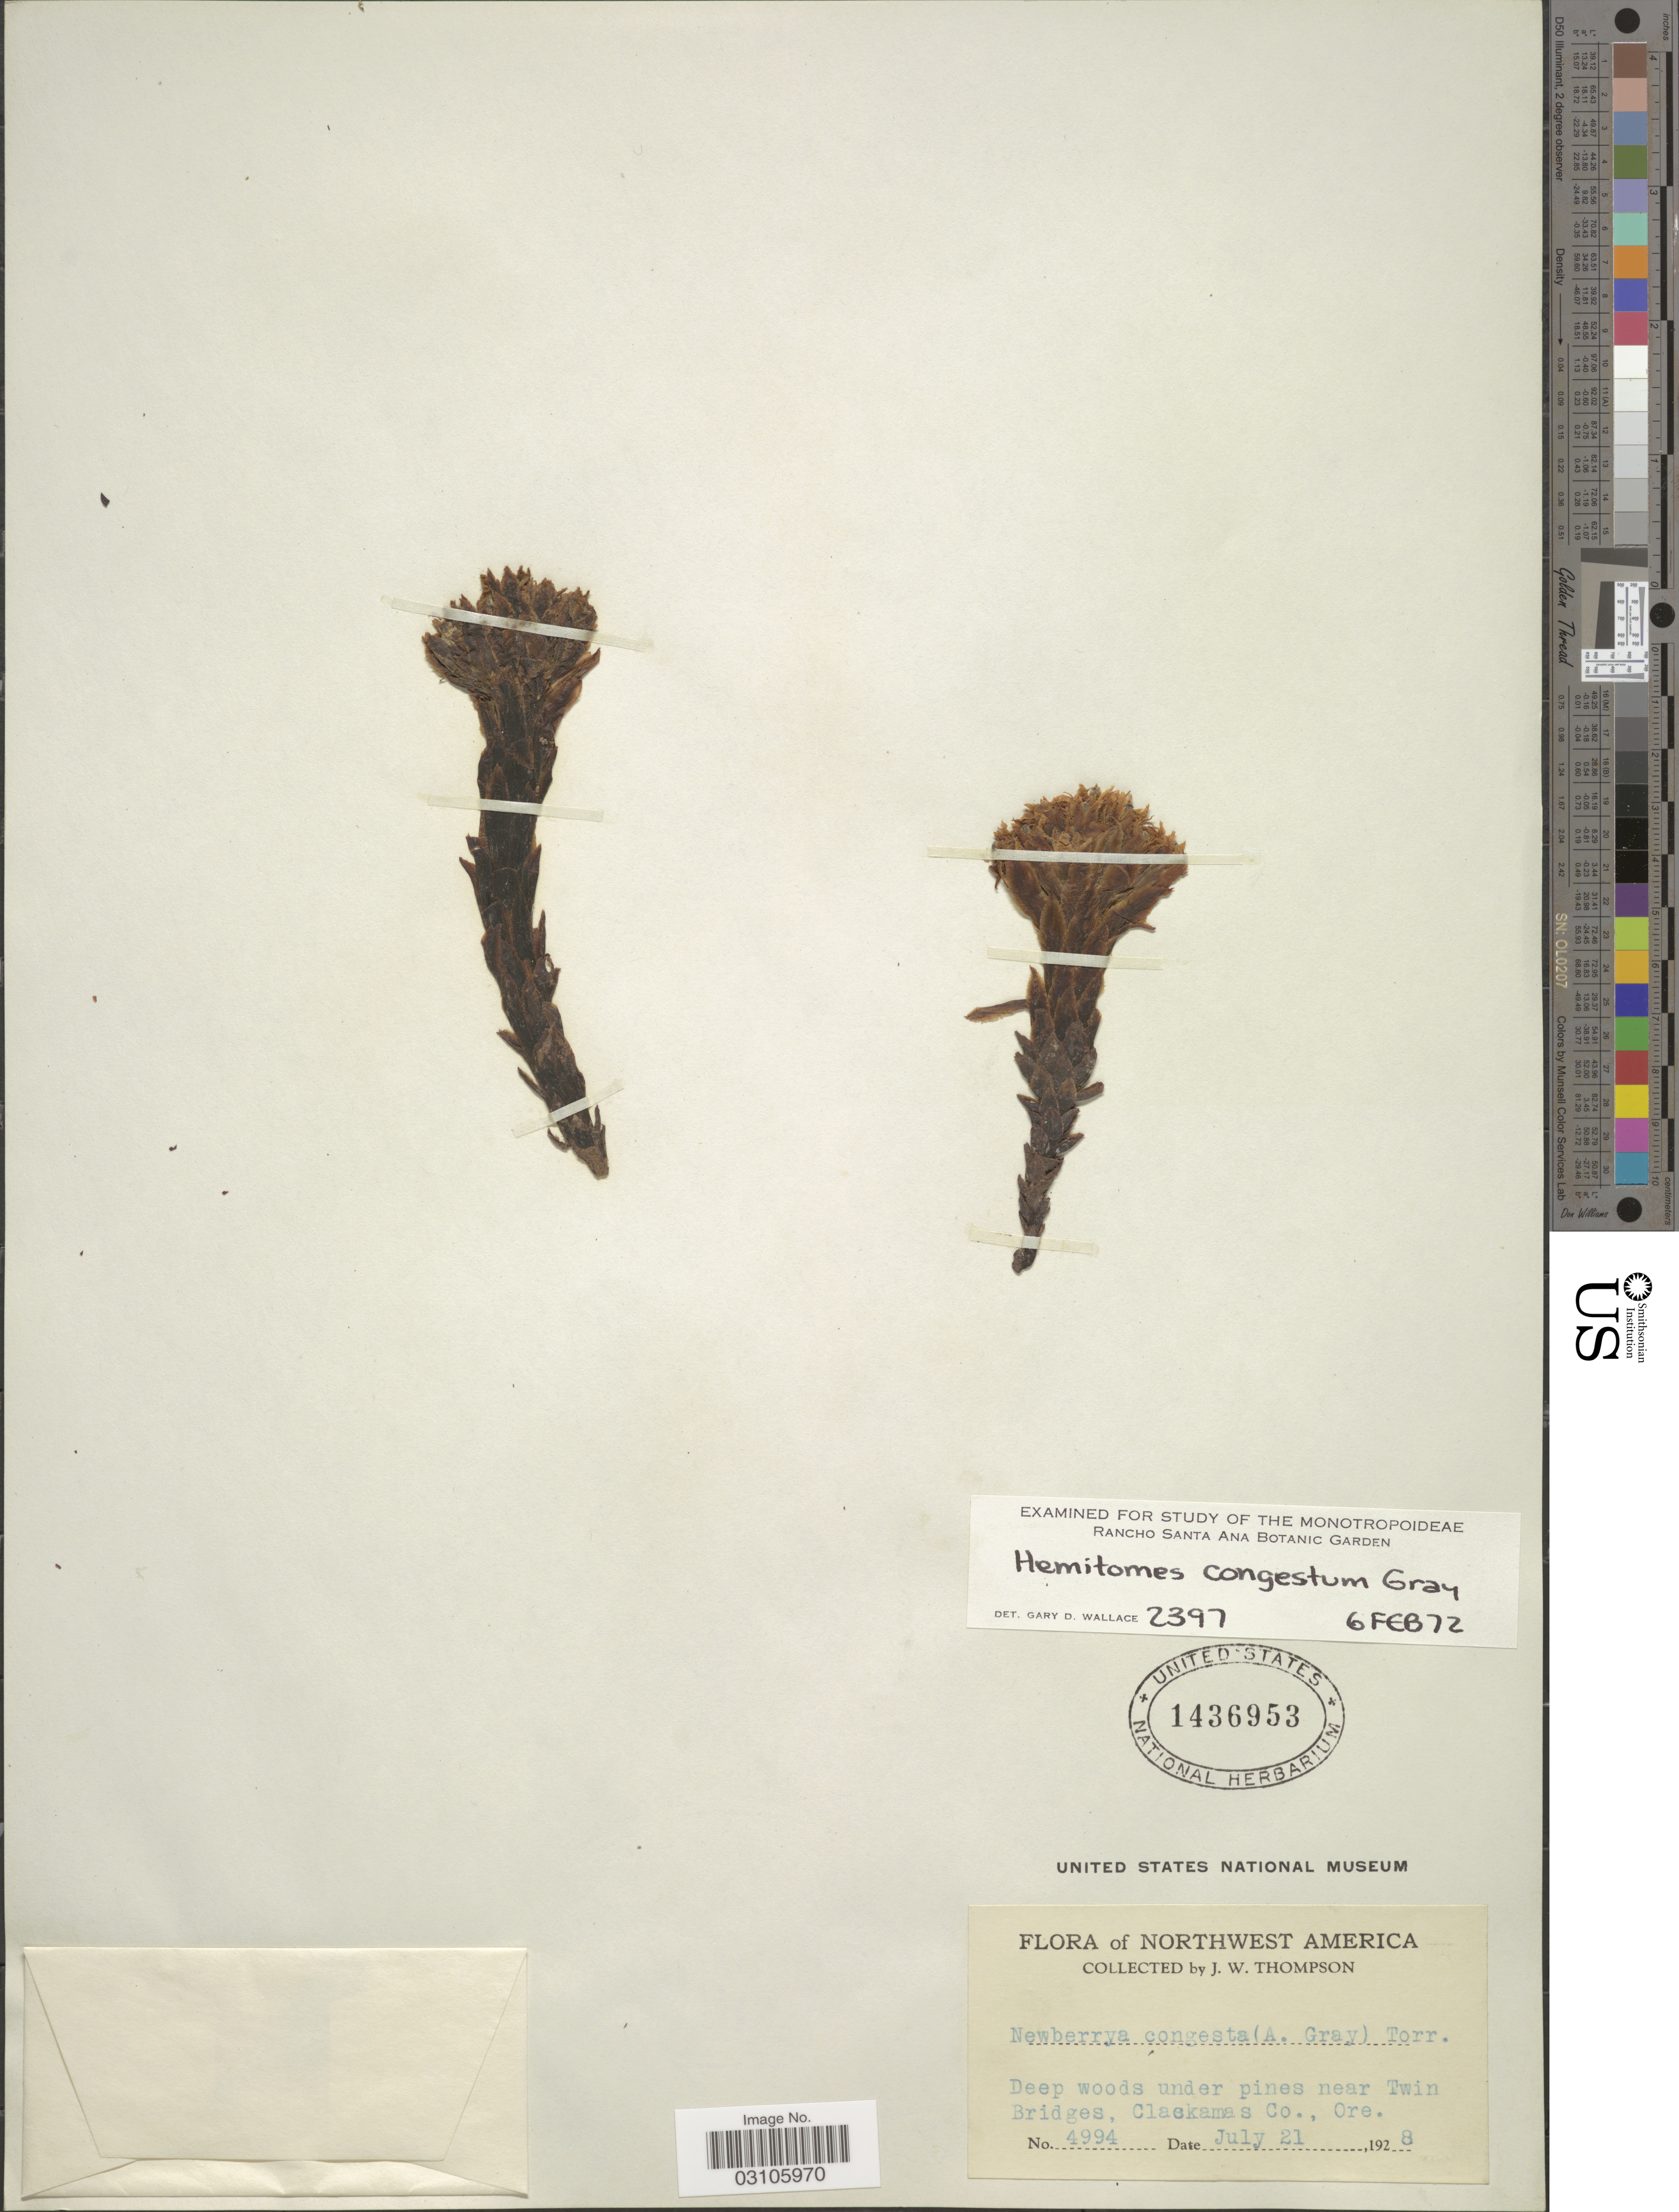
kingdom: Plantae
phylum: Tracheophyta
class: Magnoliopsida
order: Ericales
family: Ericaceae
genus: Newberrya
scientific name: Newberrya congesta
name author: Torr.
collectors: J. Thompson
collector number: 4994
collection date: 1928-07-21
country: United States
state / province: Oregon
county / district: Clackamas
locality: Near Twin Bridges, Clackamas Co., Ore.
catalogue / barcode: US 1436953